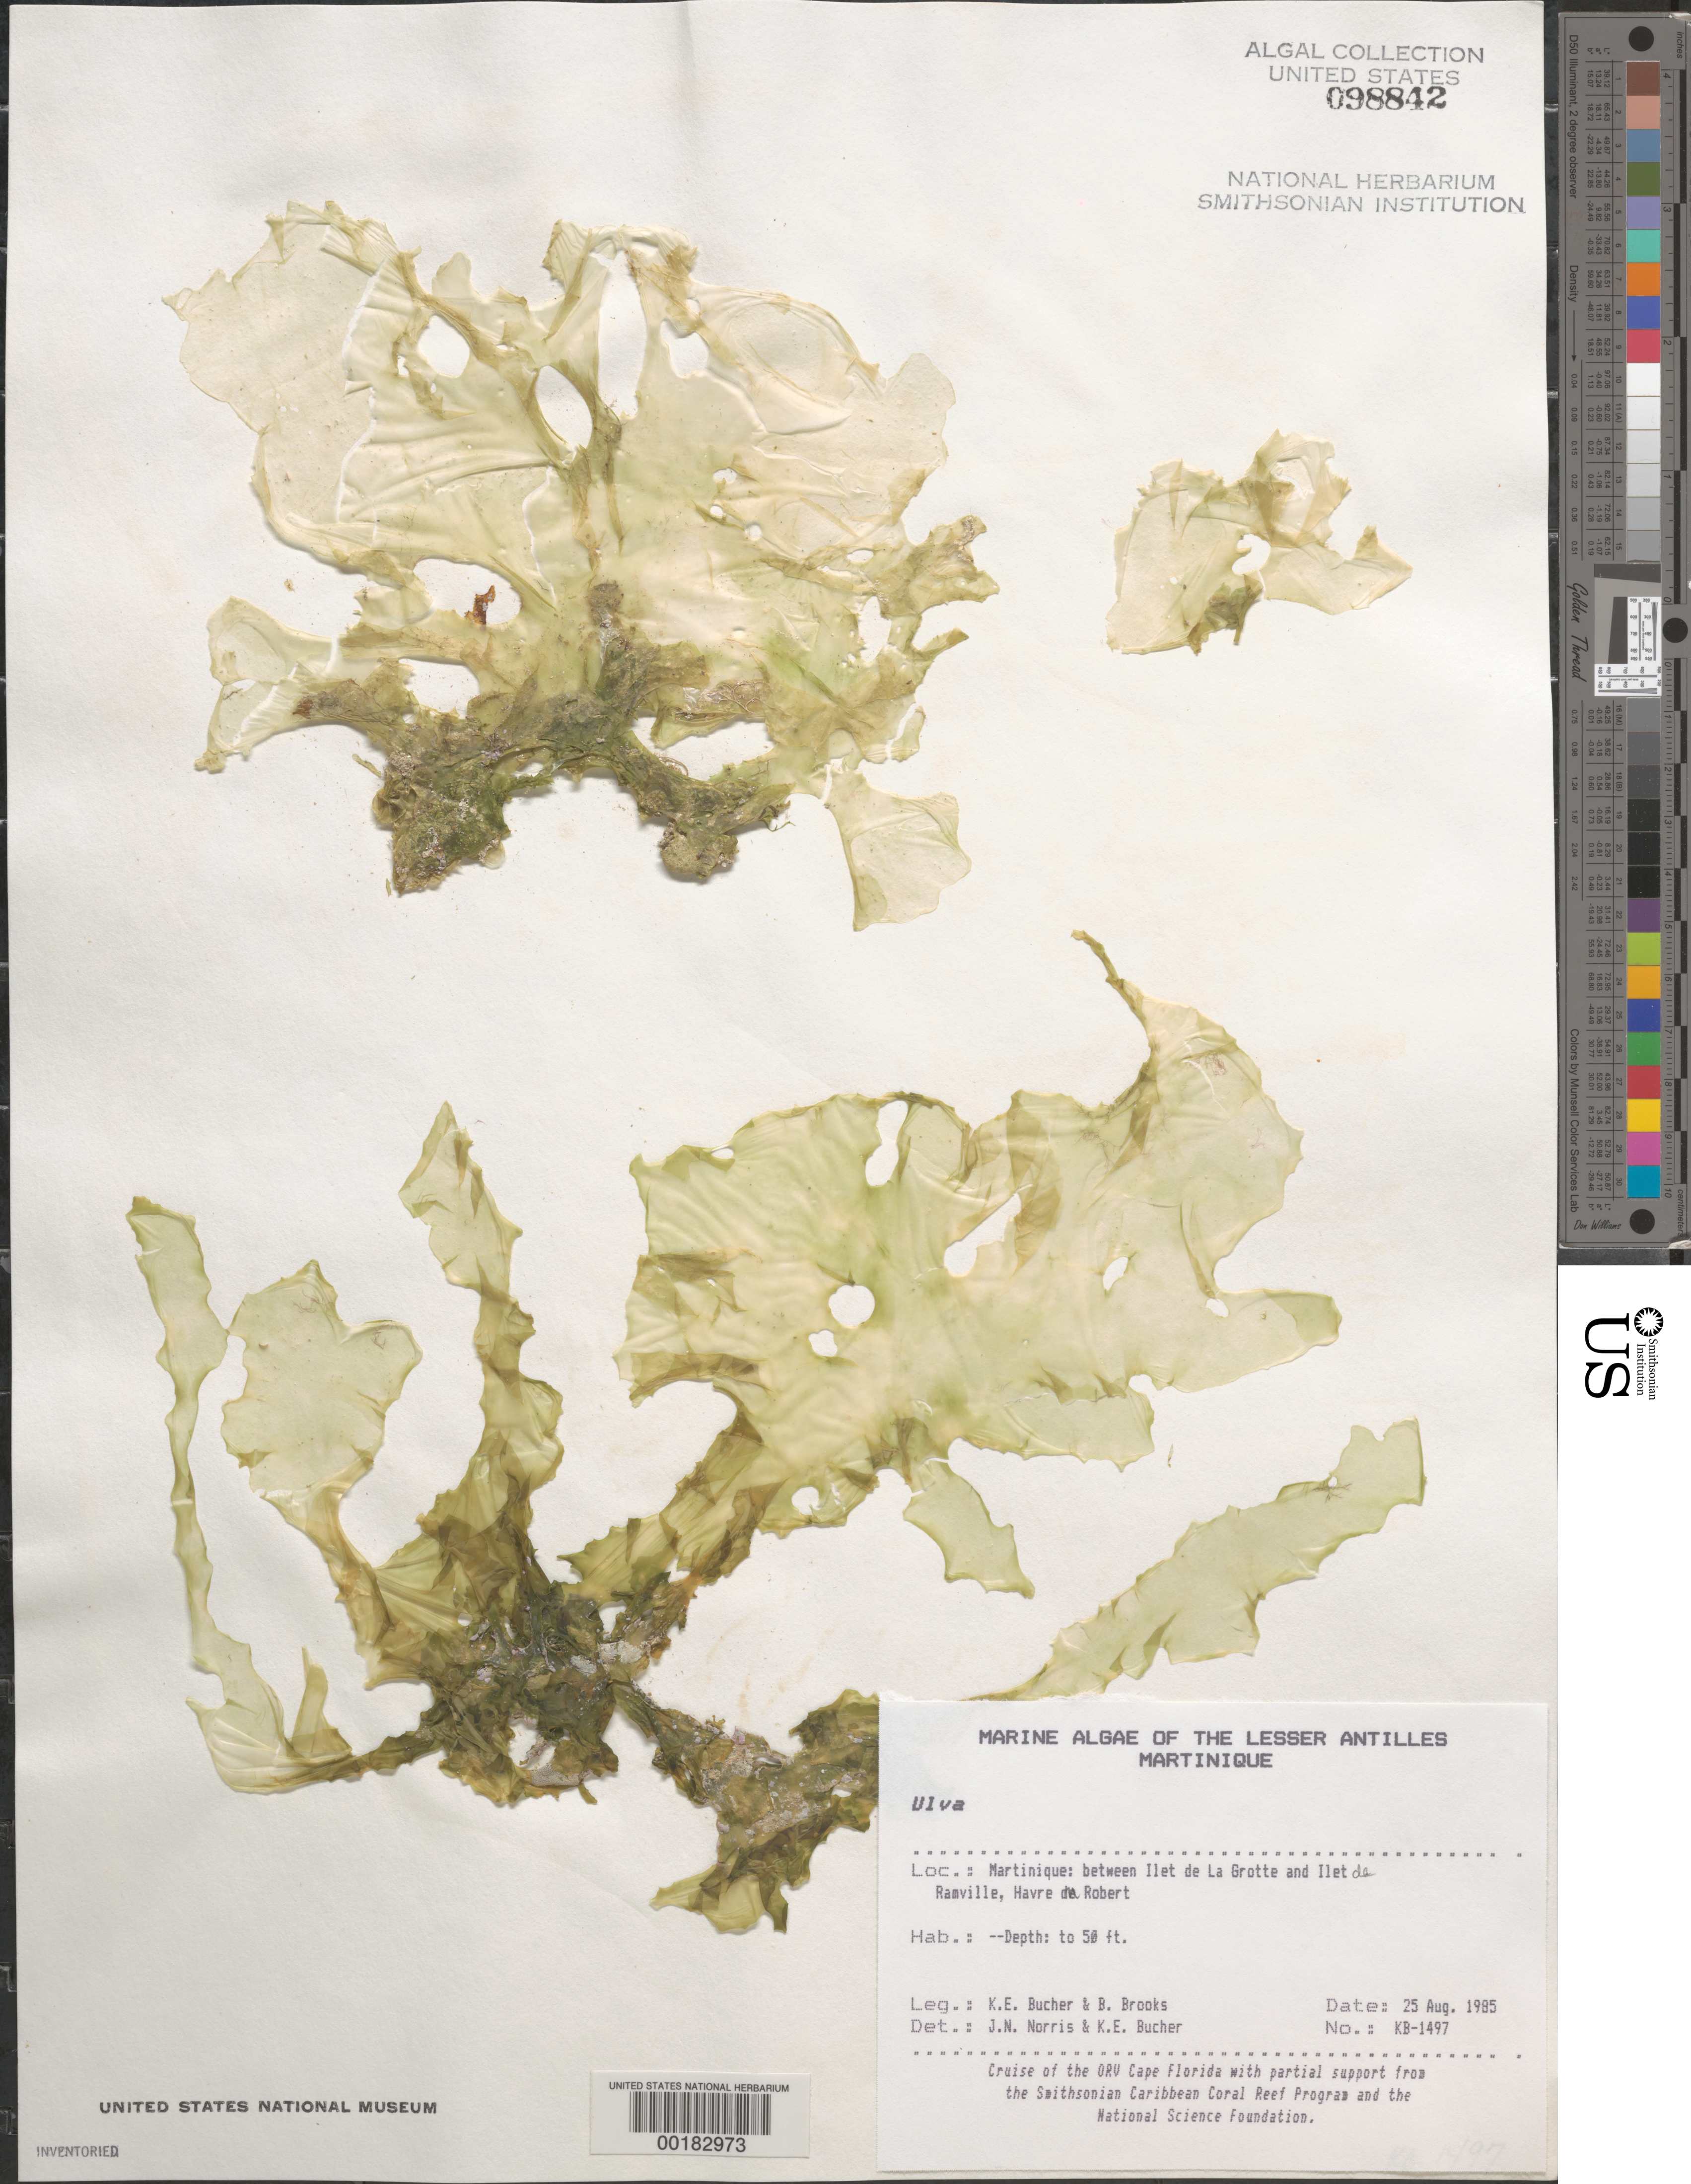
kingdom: Plantae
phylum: Chlorophyta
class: Ulvophyceae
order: Ulvales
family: Ulvaceae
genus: Ulva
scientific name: Ulva sp.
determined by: Norris, J. N.; Bucher, K. E.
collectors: K. E. Bucher & B. Brooks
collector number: Kb-1497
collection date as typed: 25 Aug 1985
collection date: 1985-08-25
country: Martinique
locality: Between Ilet de la Grotte and Ilet de Ramville, Havre du Robert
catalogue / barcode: US 98842